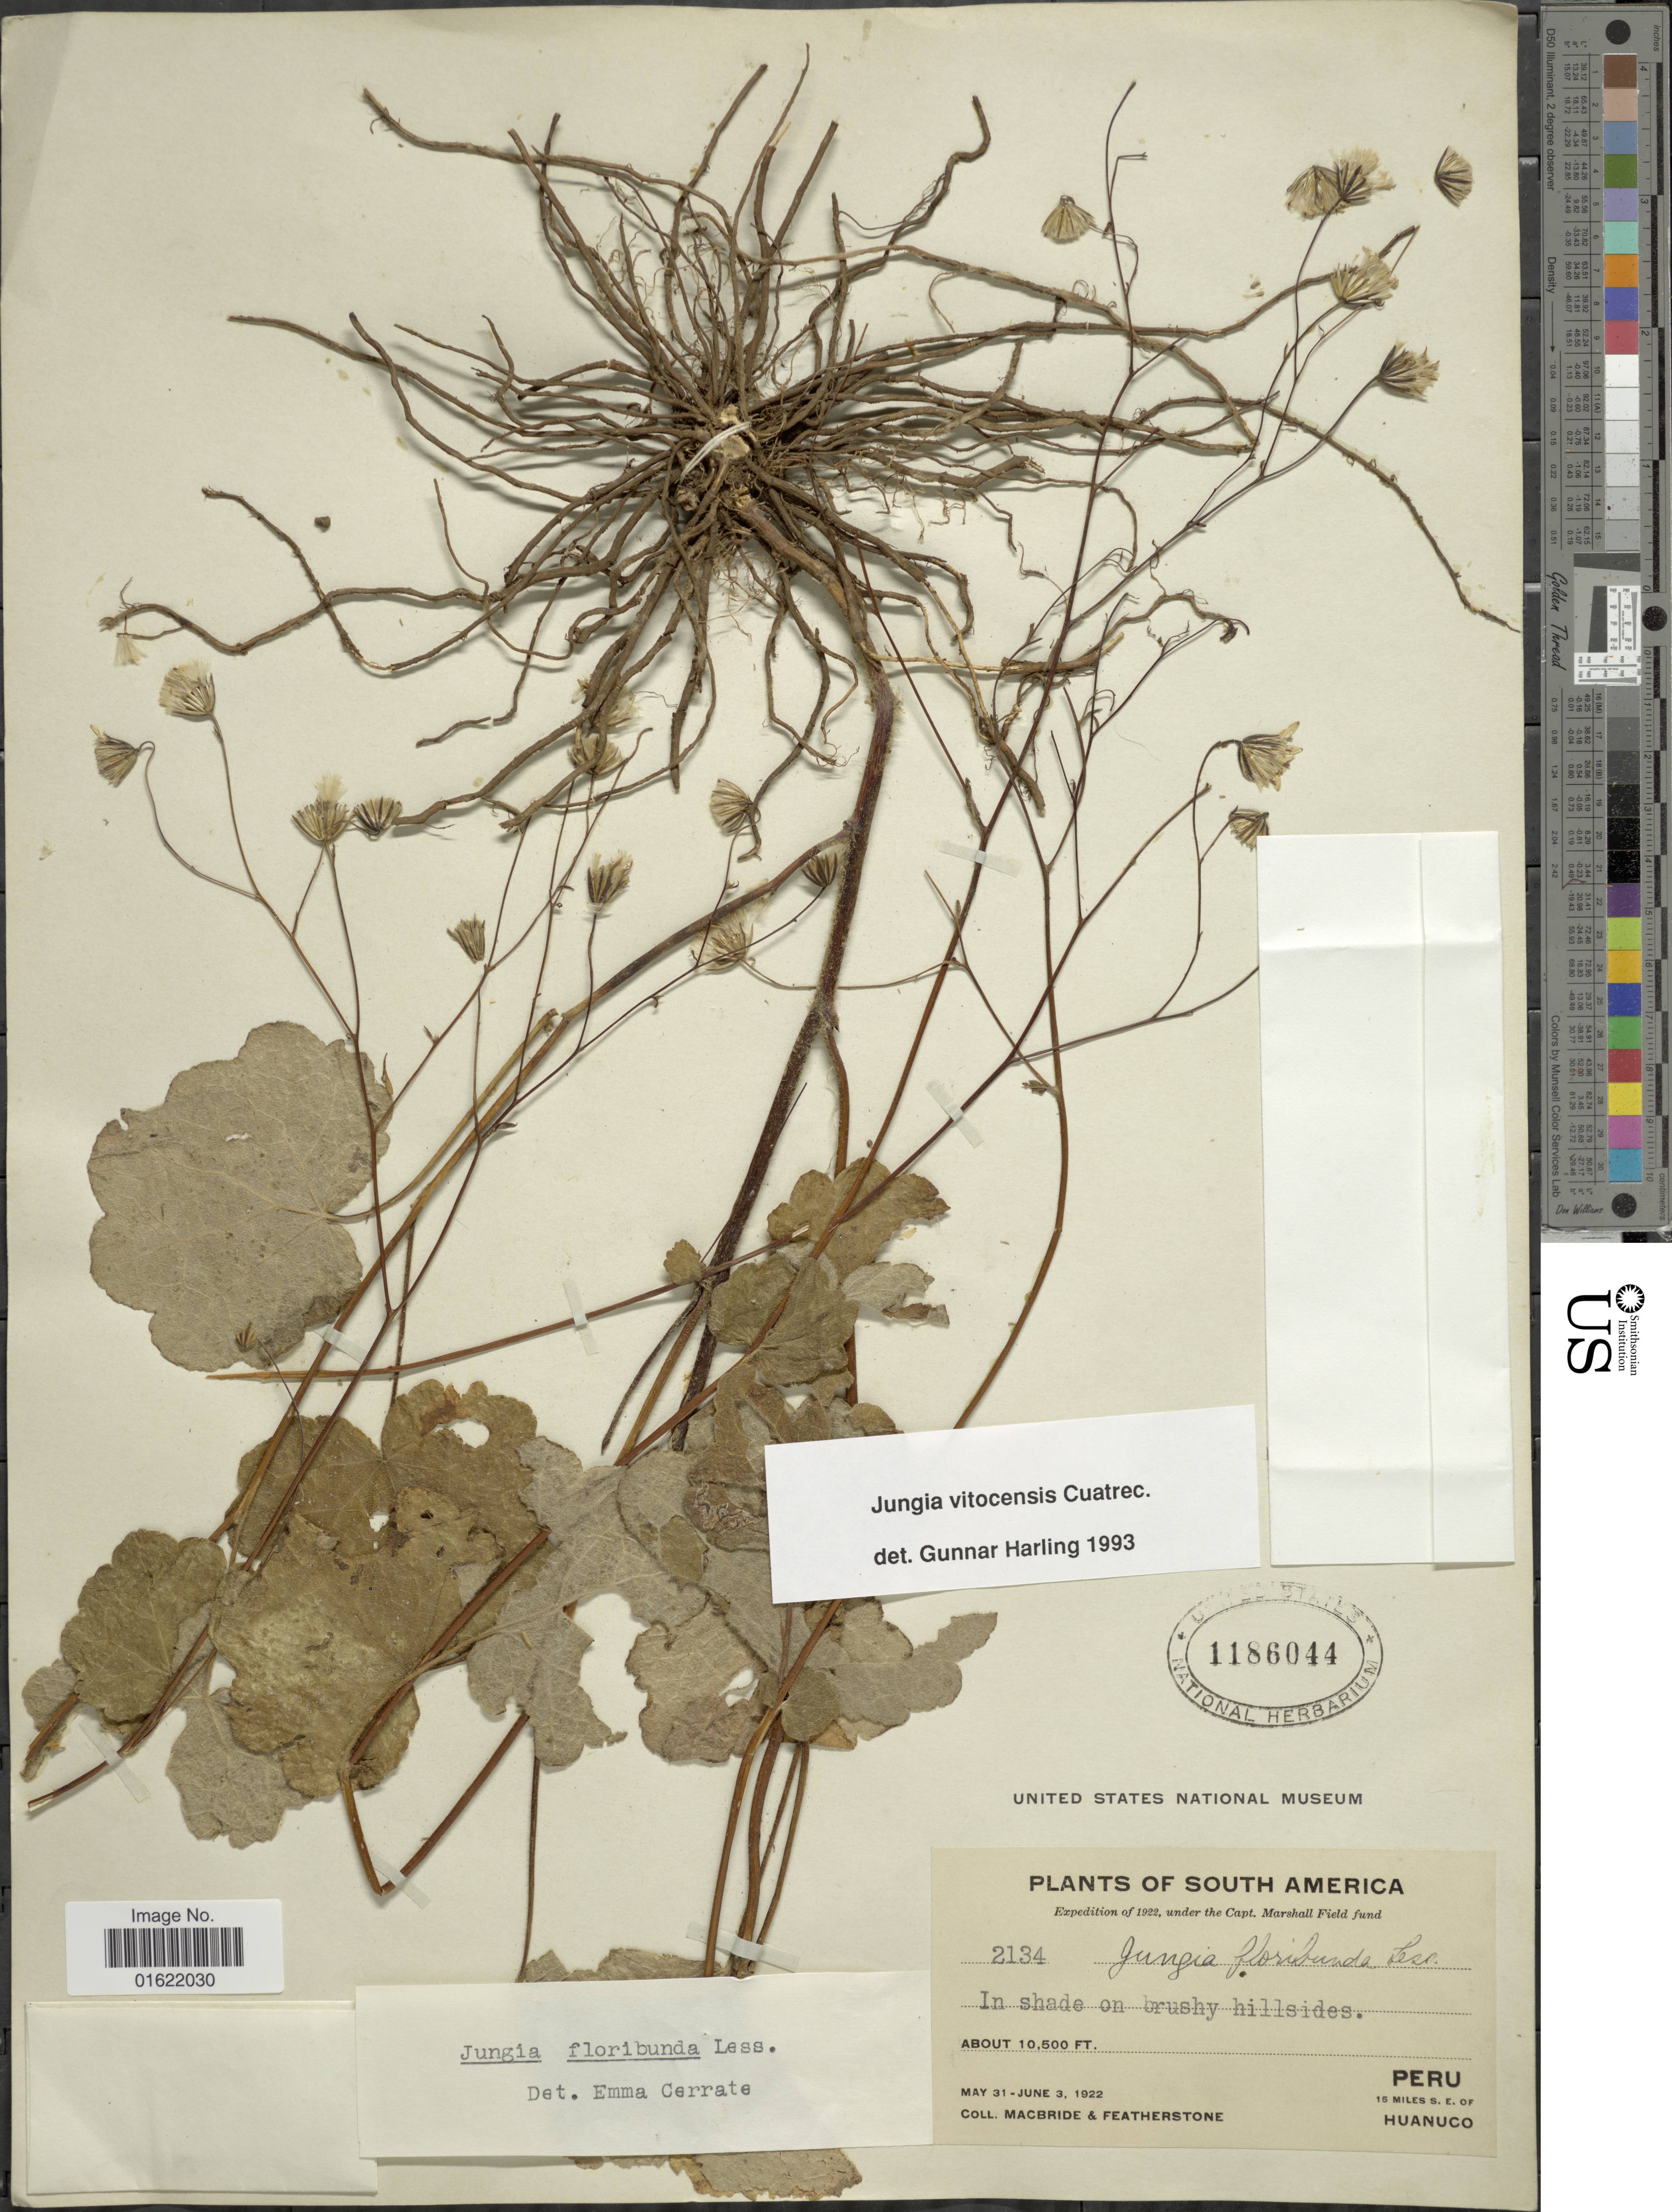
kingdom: Plantae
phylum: Tracheophyta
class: Magnoliopsida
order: Asterales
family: Asteraceae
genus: Jungia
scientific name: Jungia vitocensis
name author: Cuatrec.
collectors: Macbride, -- & -. Featherstone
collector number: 2134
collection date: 1922-05-31/1922-06-03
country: Peru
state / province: Huánuco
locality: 15 miles SE of Huanuco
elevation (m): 3200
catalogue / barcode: US 1186044